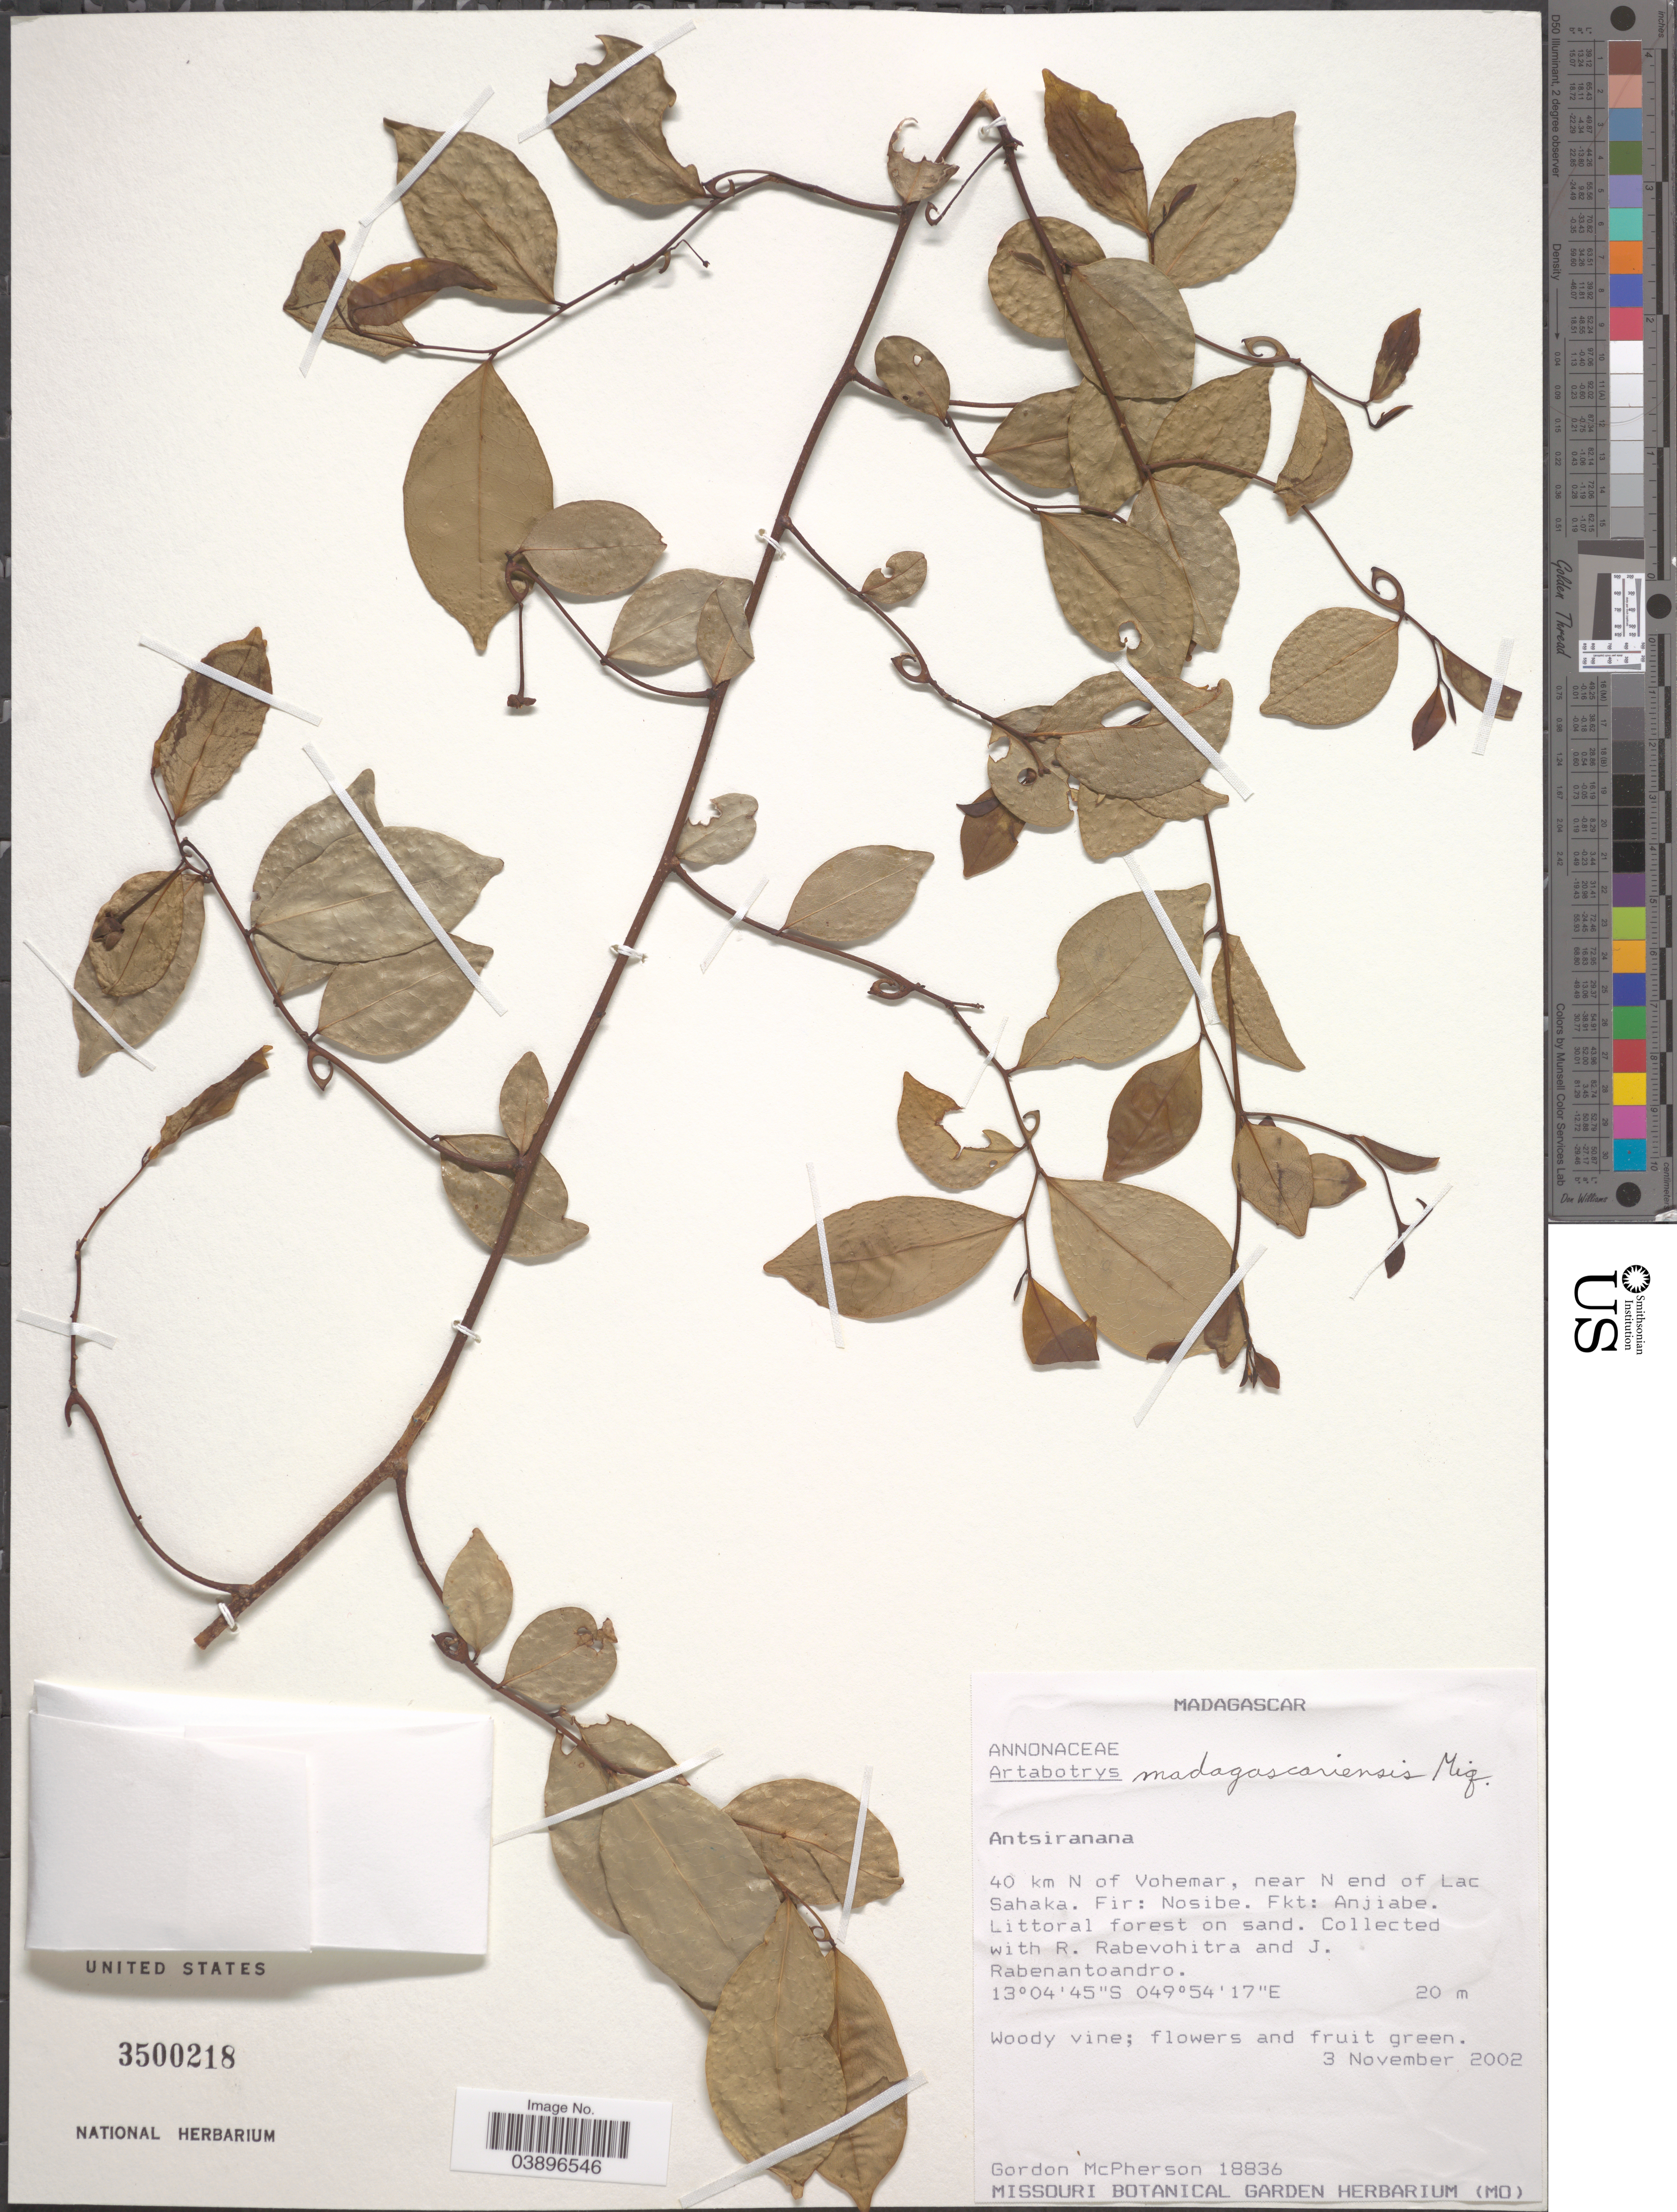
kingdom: Plantae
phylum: Tracheophyta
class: Magnoliopsida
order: Magnoliales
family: Annonaceae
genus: Artabotrys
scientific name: Artabotrys madagascariensis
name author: Miq.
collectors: G. D. McPherson, R. Rabevohitra & J. Rabenantoandro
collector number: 18836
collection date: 2002-11-03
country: Madagascar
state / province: Sava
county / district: Vohémar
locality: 40 km N of Vohemar, near N end of Lac Sahaka. Fir: Nosibe. Fkt: Anjiabe.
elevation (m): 20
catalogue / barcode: US 3500218